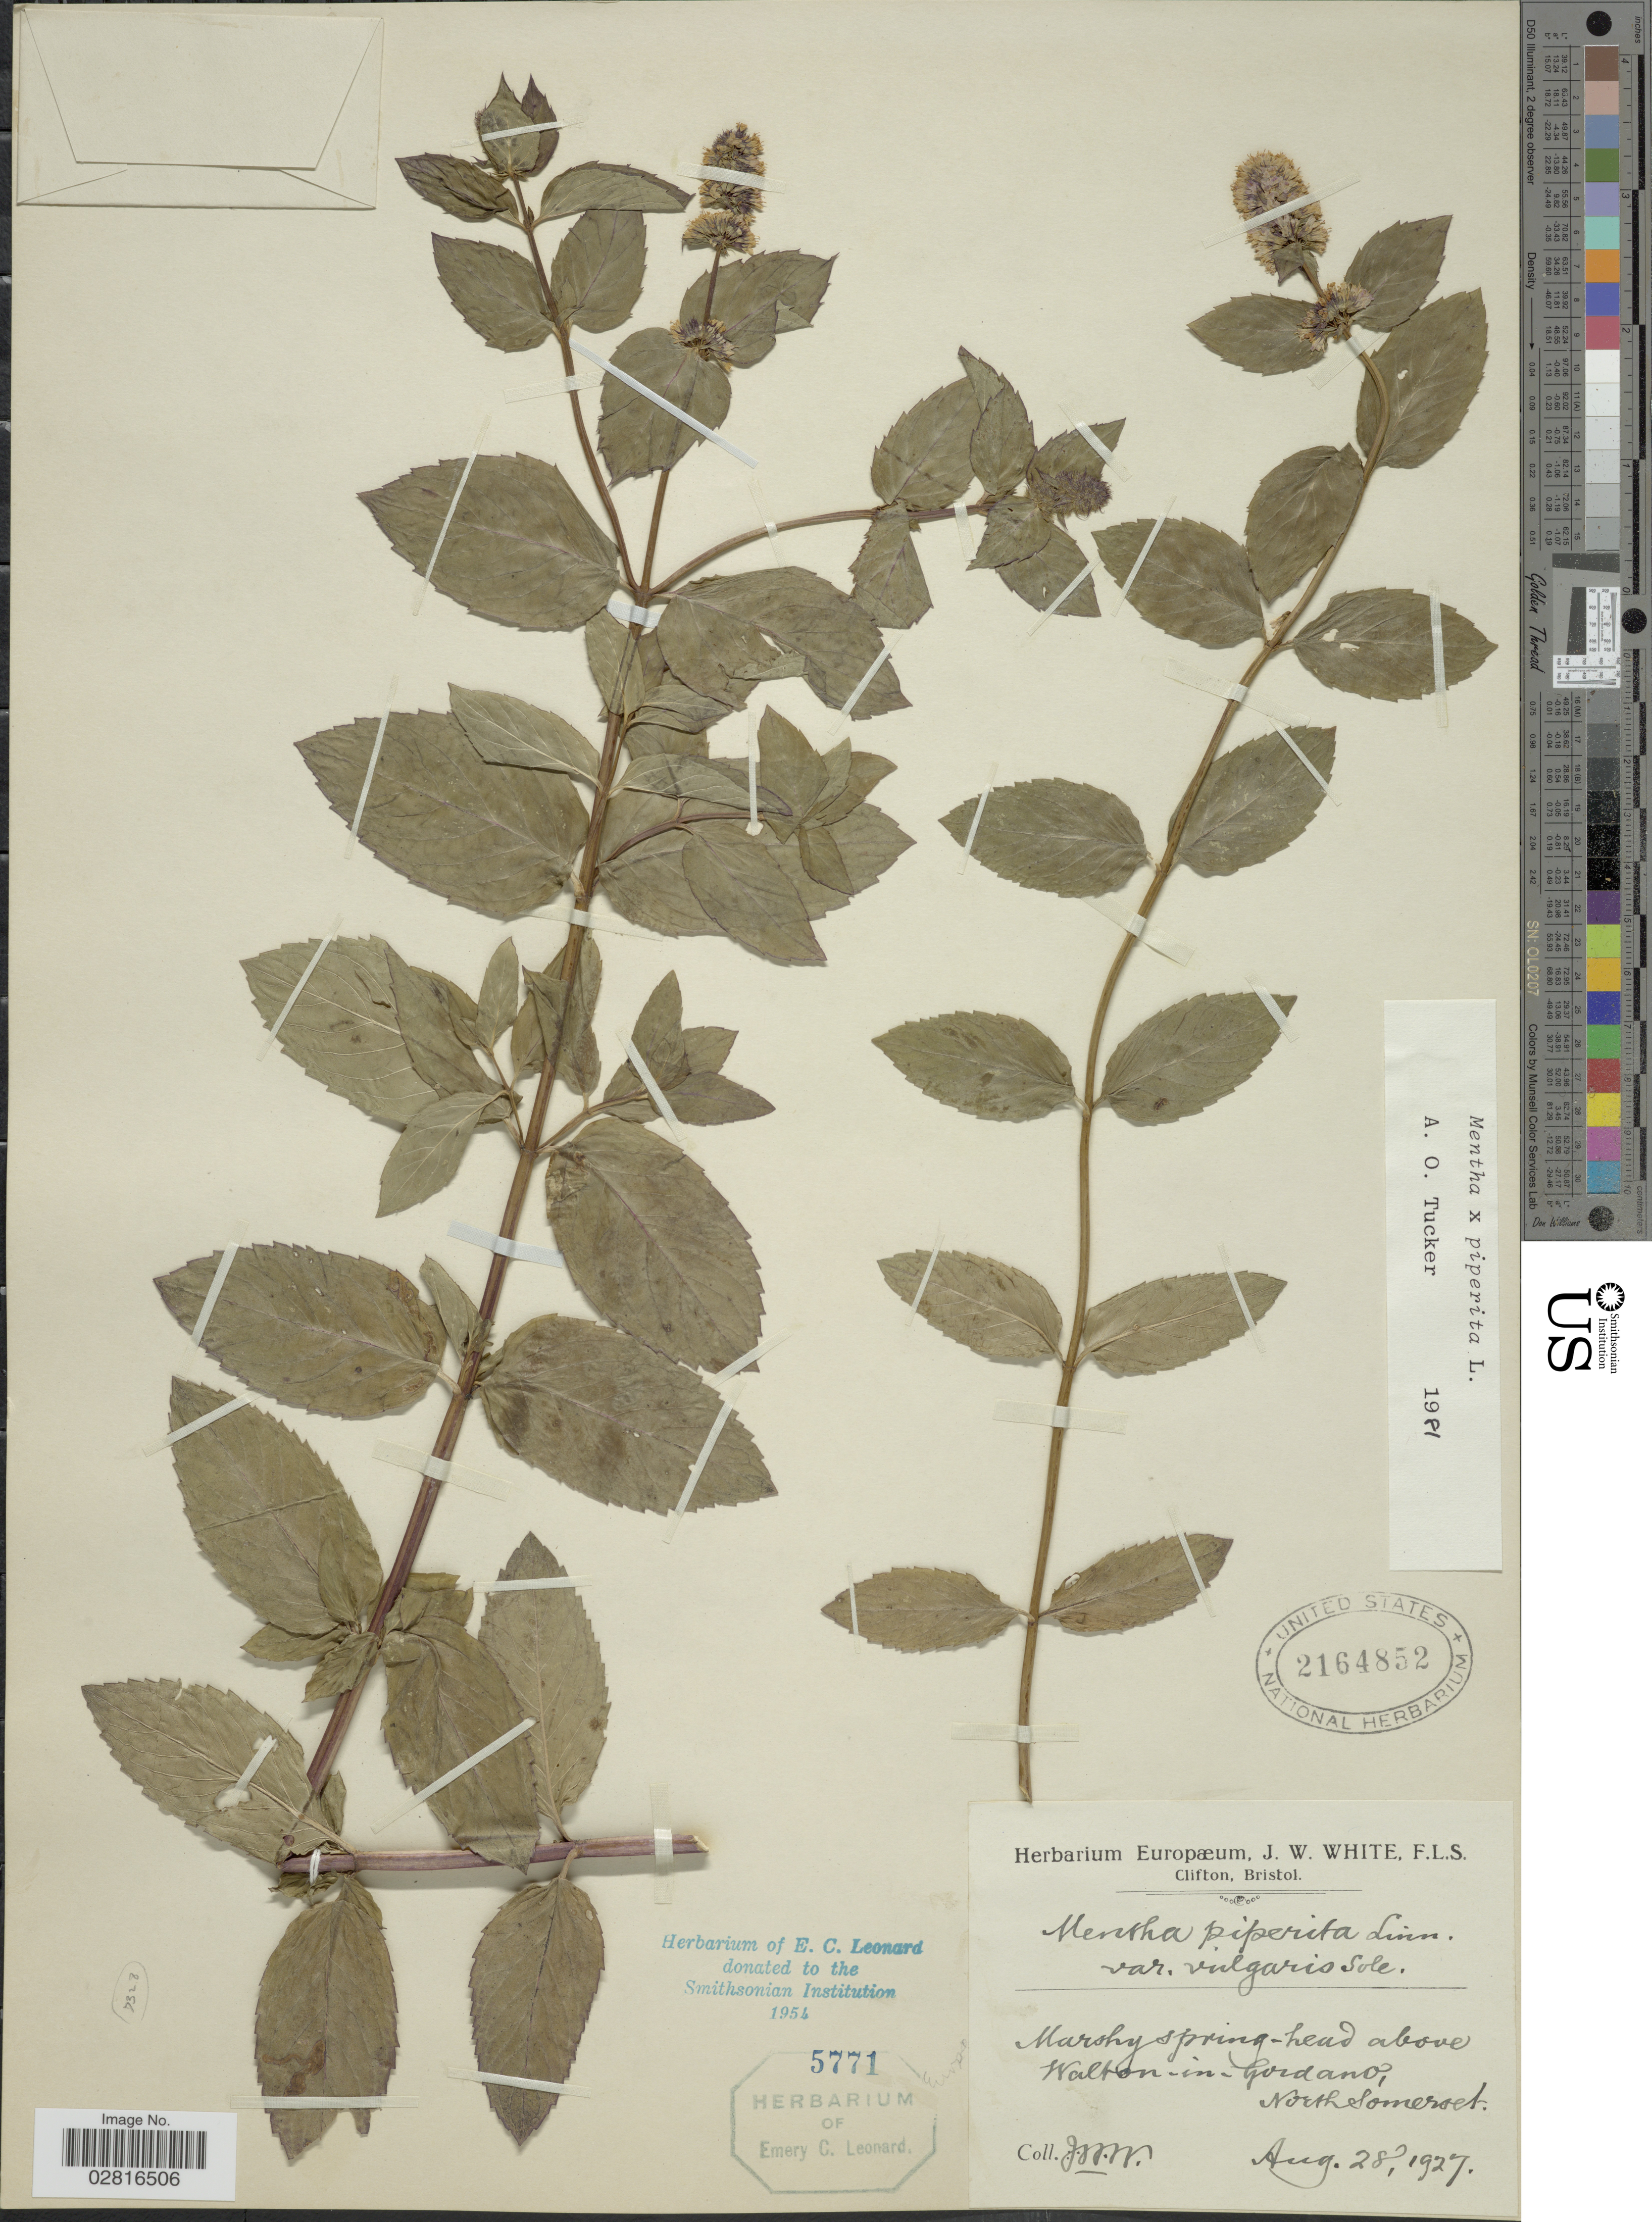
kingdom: Plantae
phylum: Tracheophyta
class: Magnoliopsida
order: Lamiales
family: Lamiaceae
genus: Mentha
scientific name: Mentha x piperita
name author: L.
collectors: J. W. White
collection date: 1927-08-28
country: Bermuda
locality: Marshy spring-head above Walton-in-Gordano, North Somerset.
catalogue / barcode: US 2164852